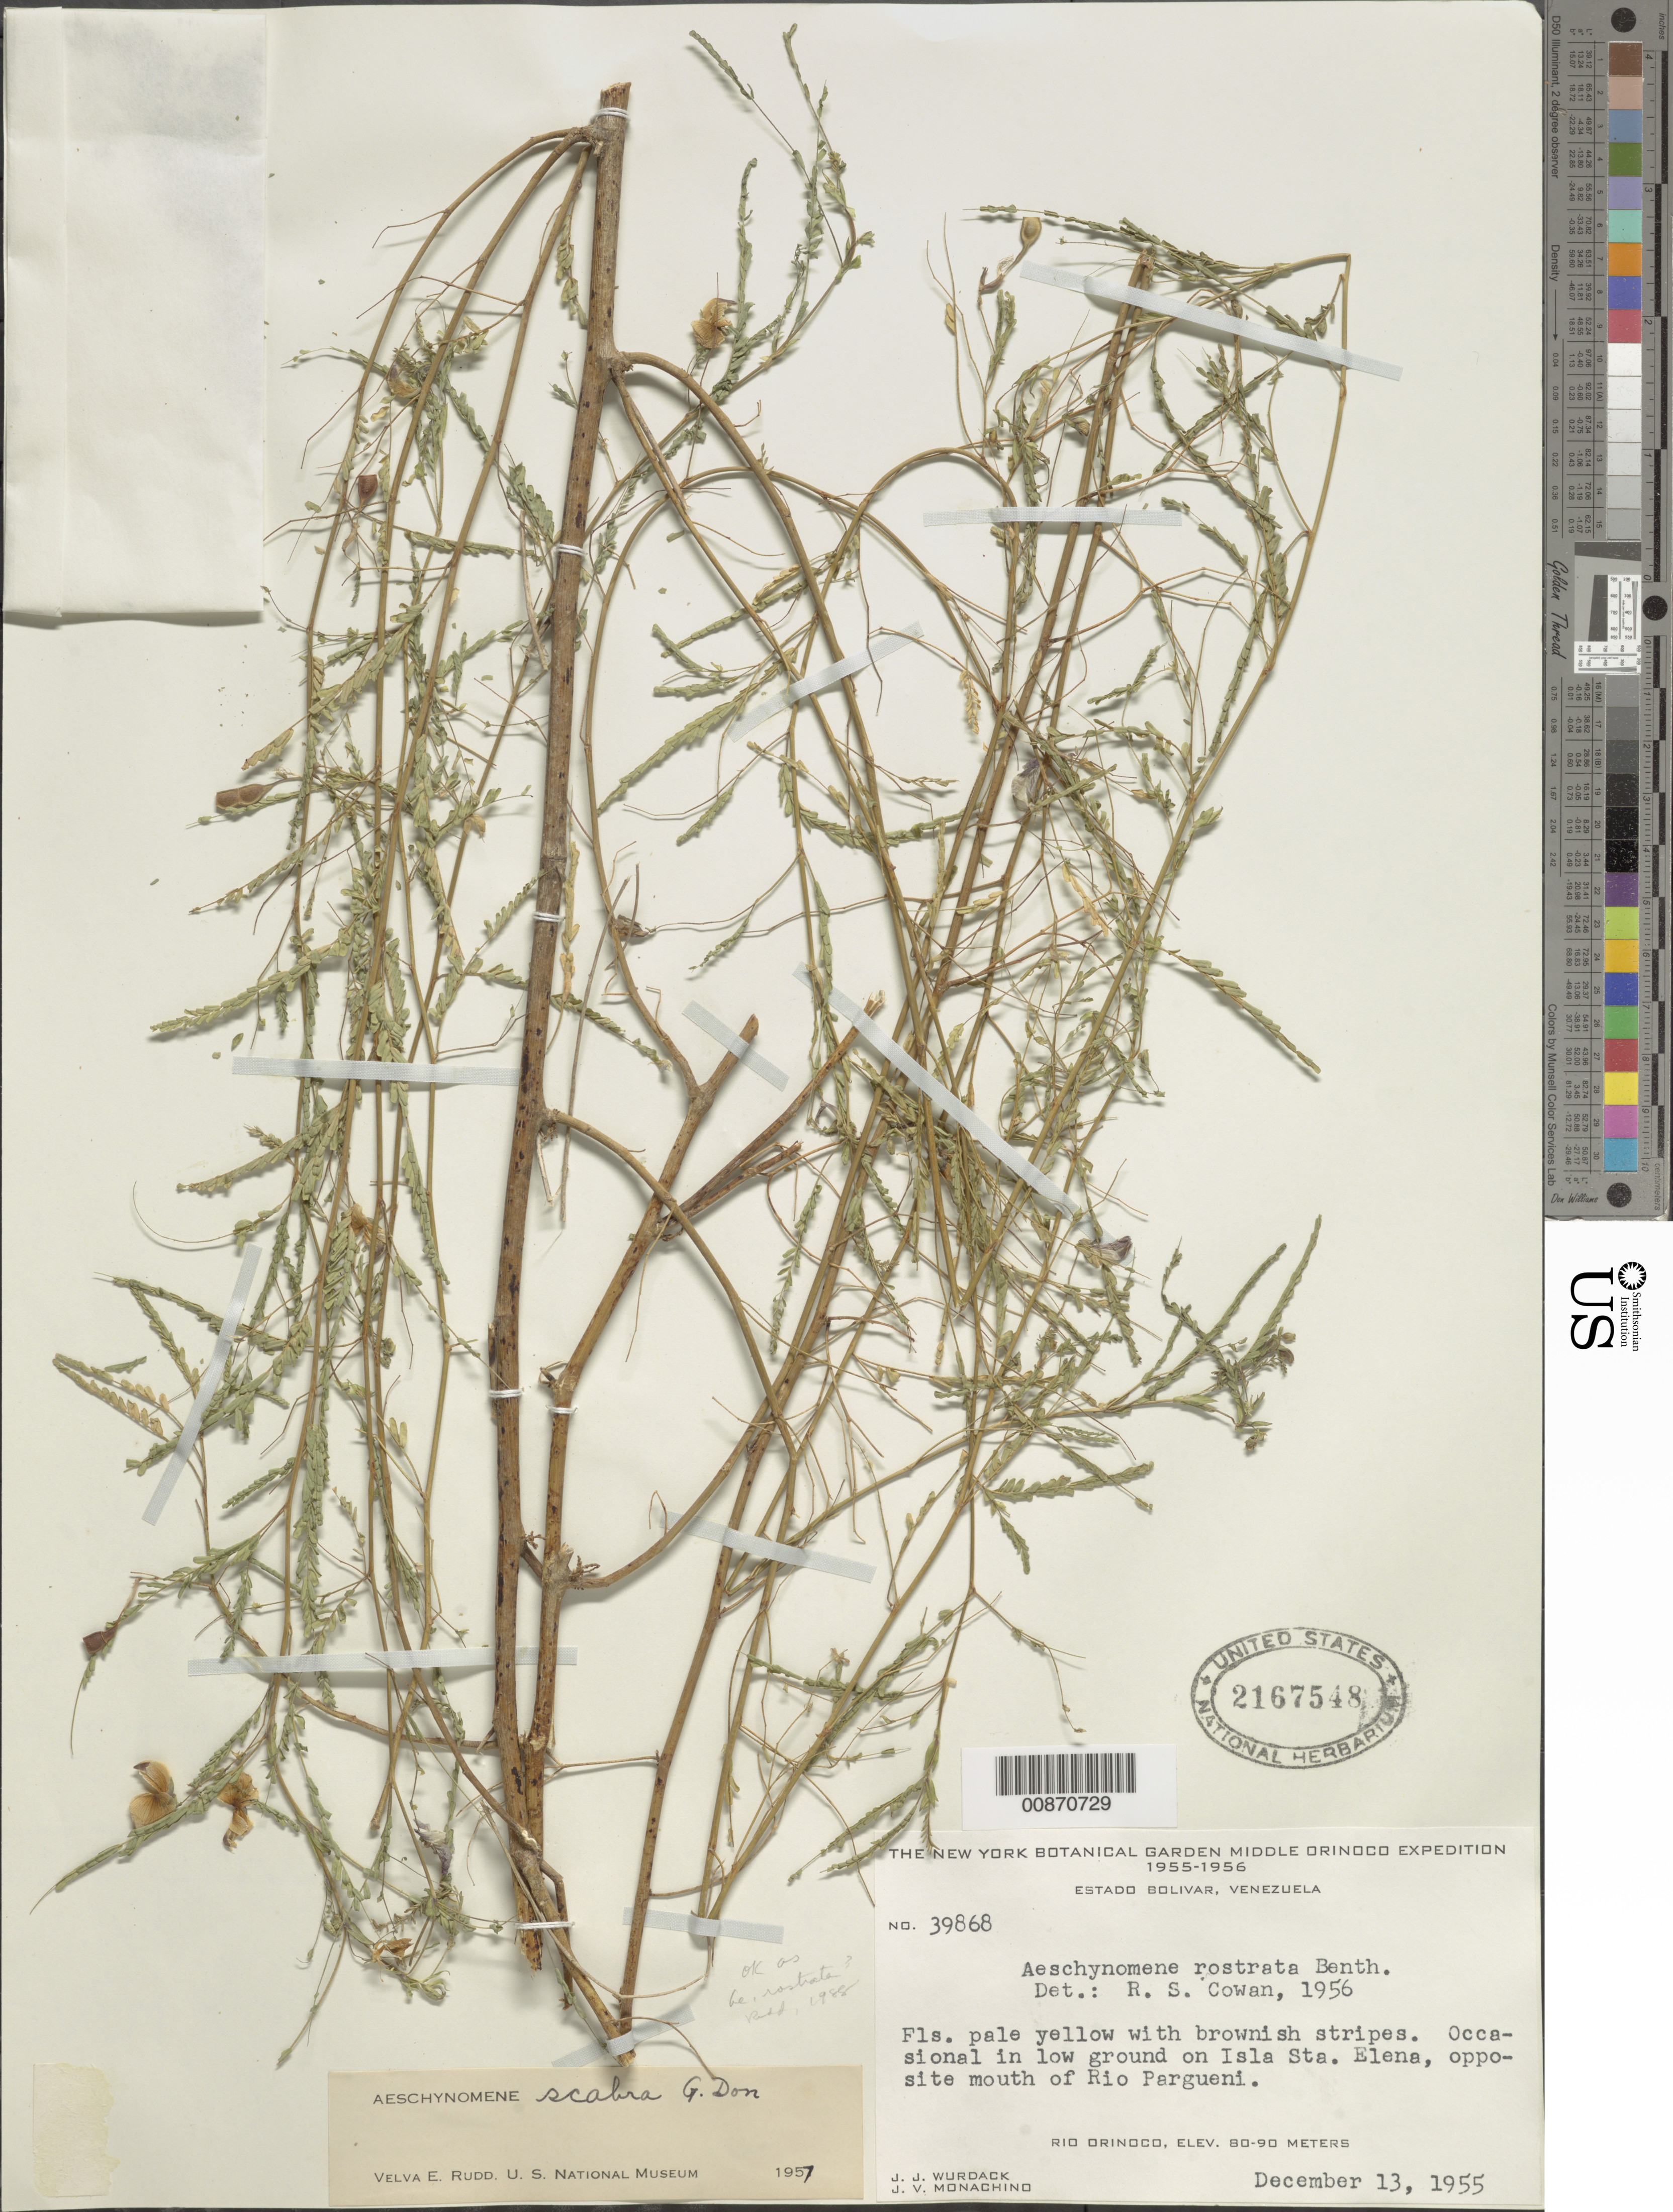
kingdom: Plantae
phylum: Tracheophyta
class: Magnoliopsida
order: Fabales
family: Fabaceae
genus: Aeschynomene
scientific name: Aeschynomene rostrata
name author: Benth.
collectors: J. J. Wurdack & J. V. Monachino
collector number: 39868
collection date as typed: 13-Dec-55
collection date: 1955-12-13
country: Venezuela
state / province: Bolívar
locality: Isla Sta. Elena, Río Orinoco, opposite mouth of Río Pargueni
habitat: Low ground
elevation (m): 80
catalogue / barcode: US 2167548